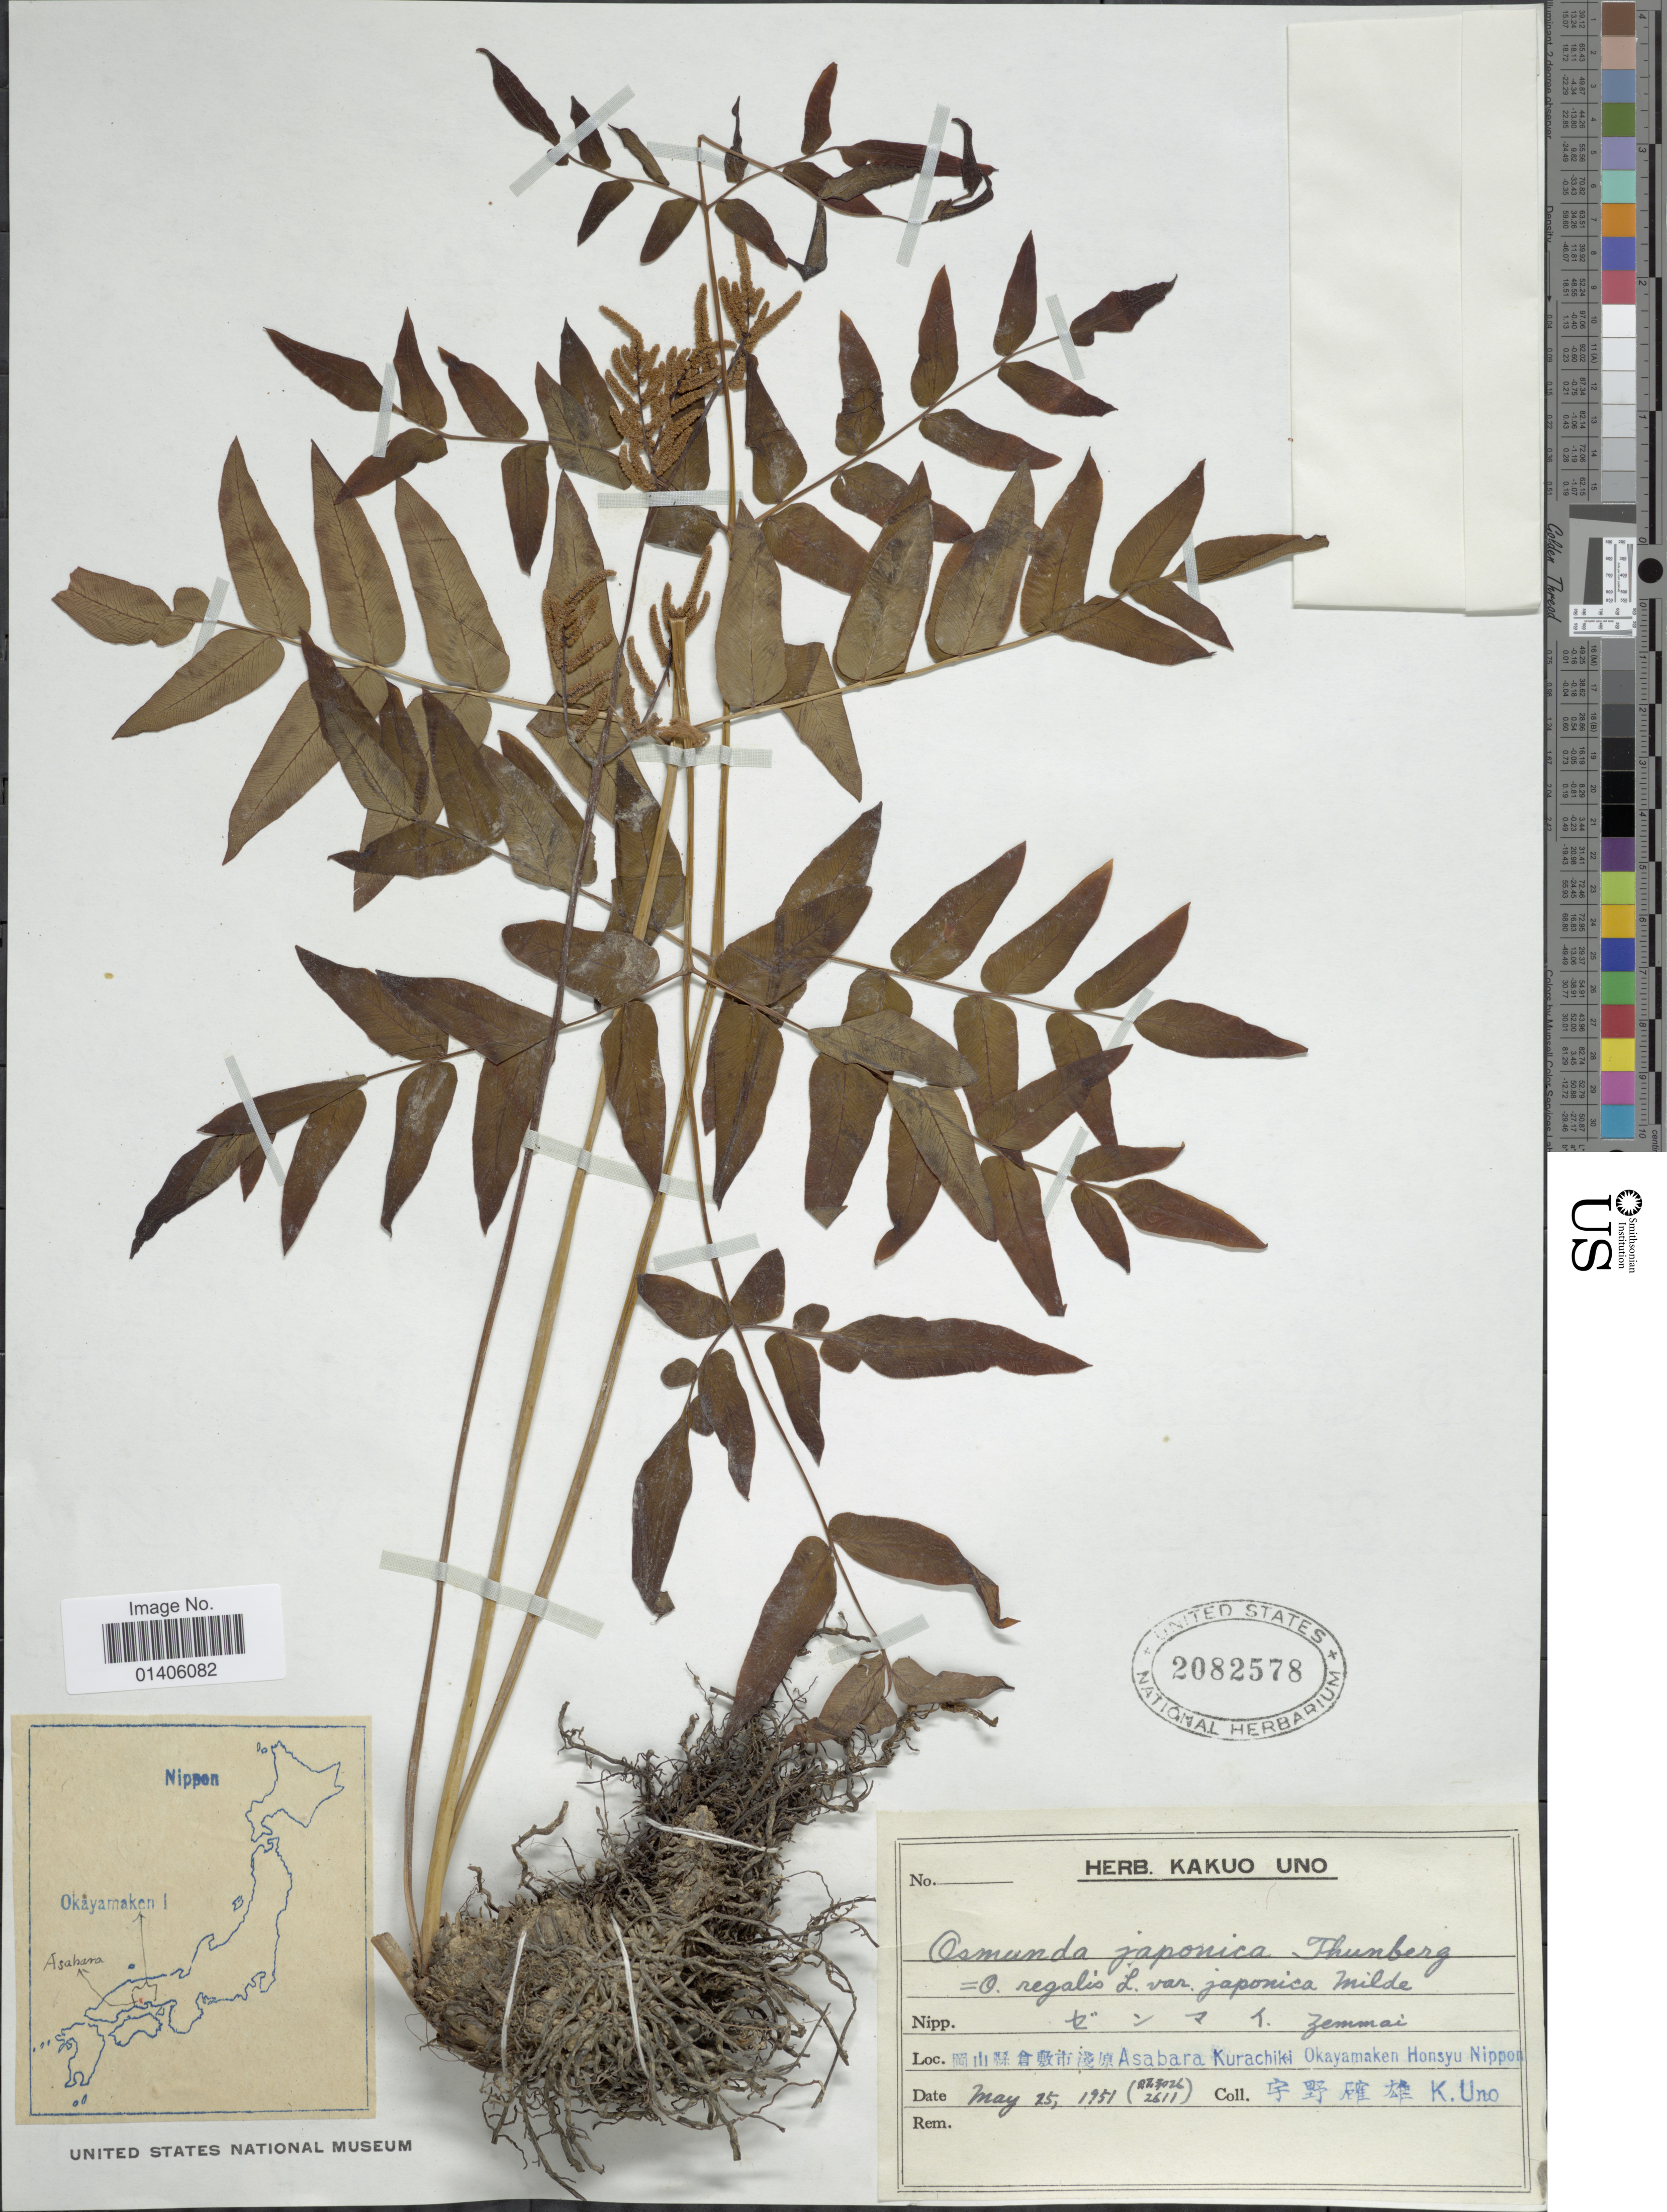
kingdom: Plantae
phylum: Tracheophyta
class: Polypodiopsida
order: Osmundales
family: Osmundaceae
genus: Osmunda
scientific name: Osmunda japonica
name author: Thunb.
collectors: K. Uno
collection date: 1951-05-25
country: Japan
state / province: Okayama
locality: Asabara Kurachiki Okayamaken Honsyu Nippon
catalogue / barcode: US 2082578